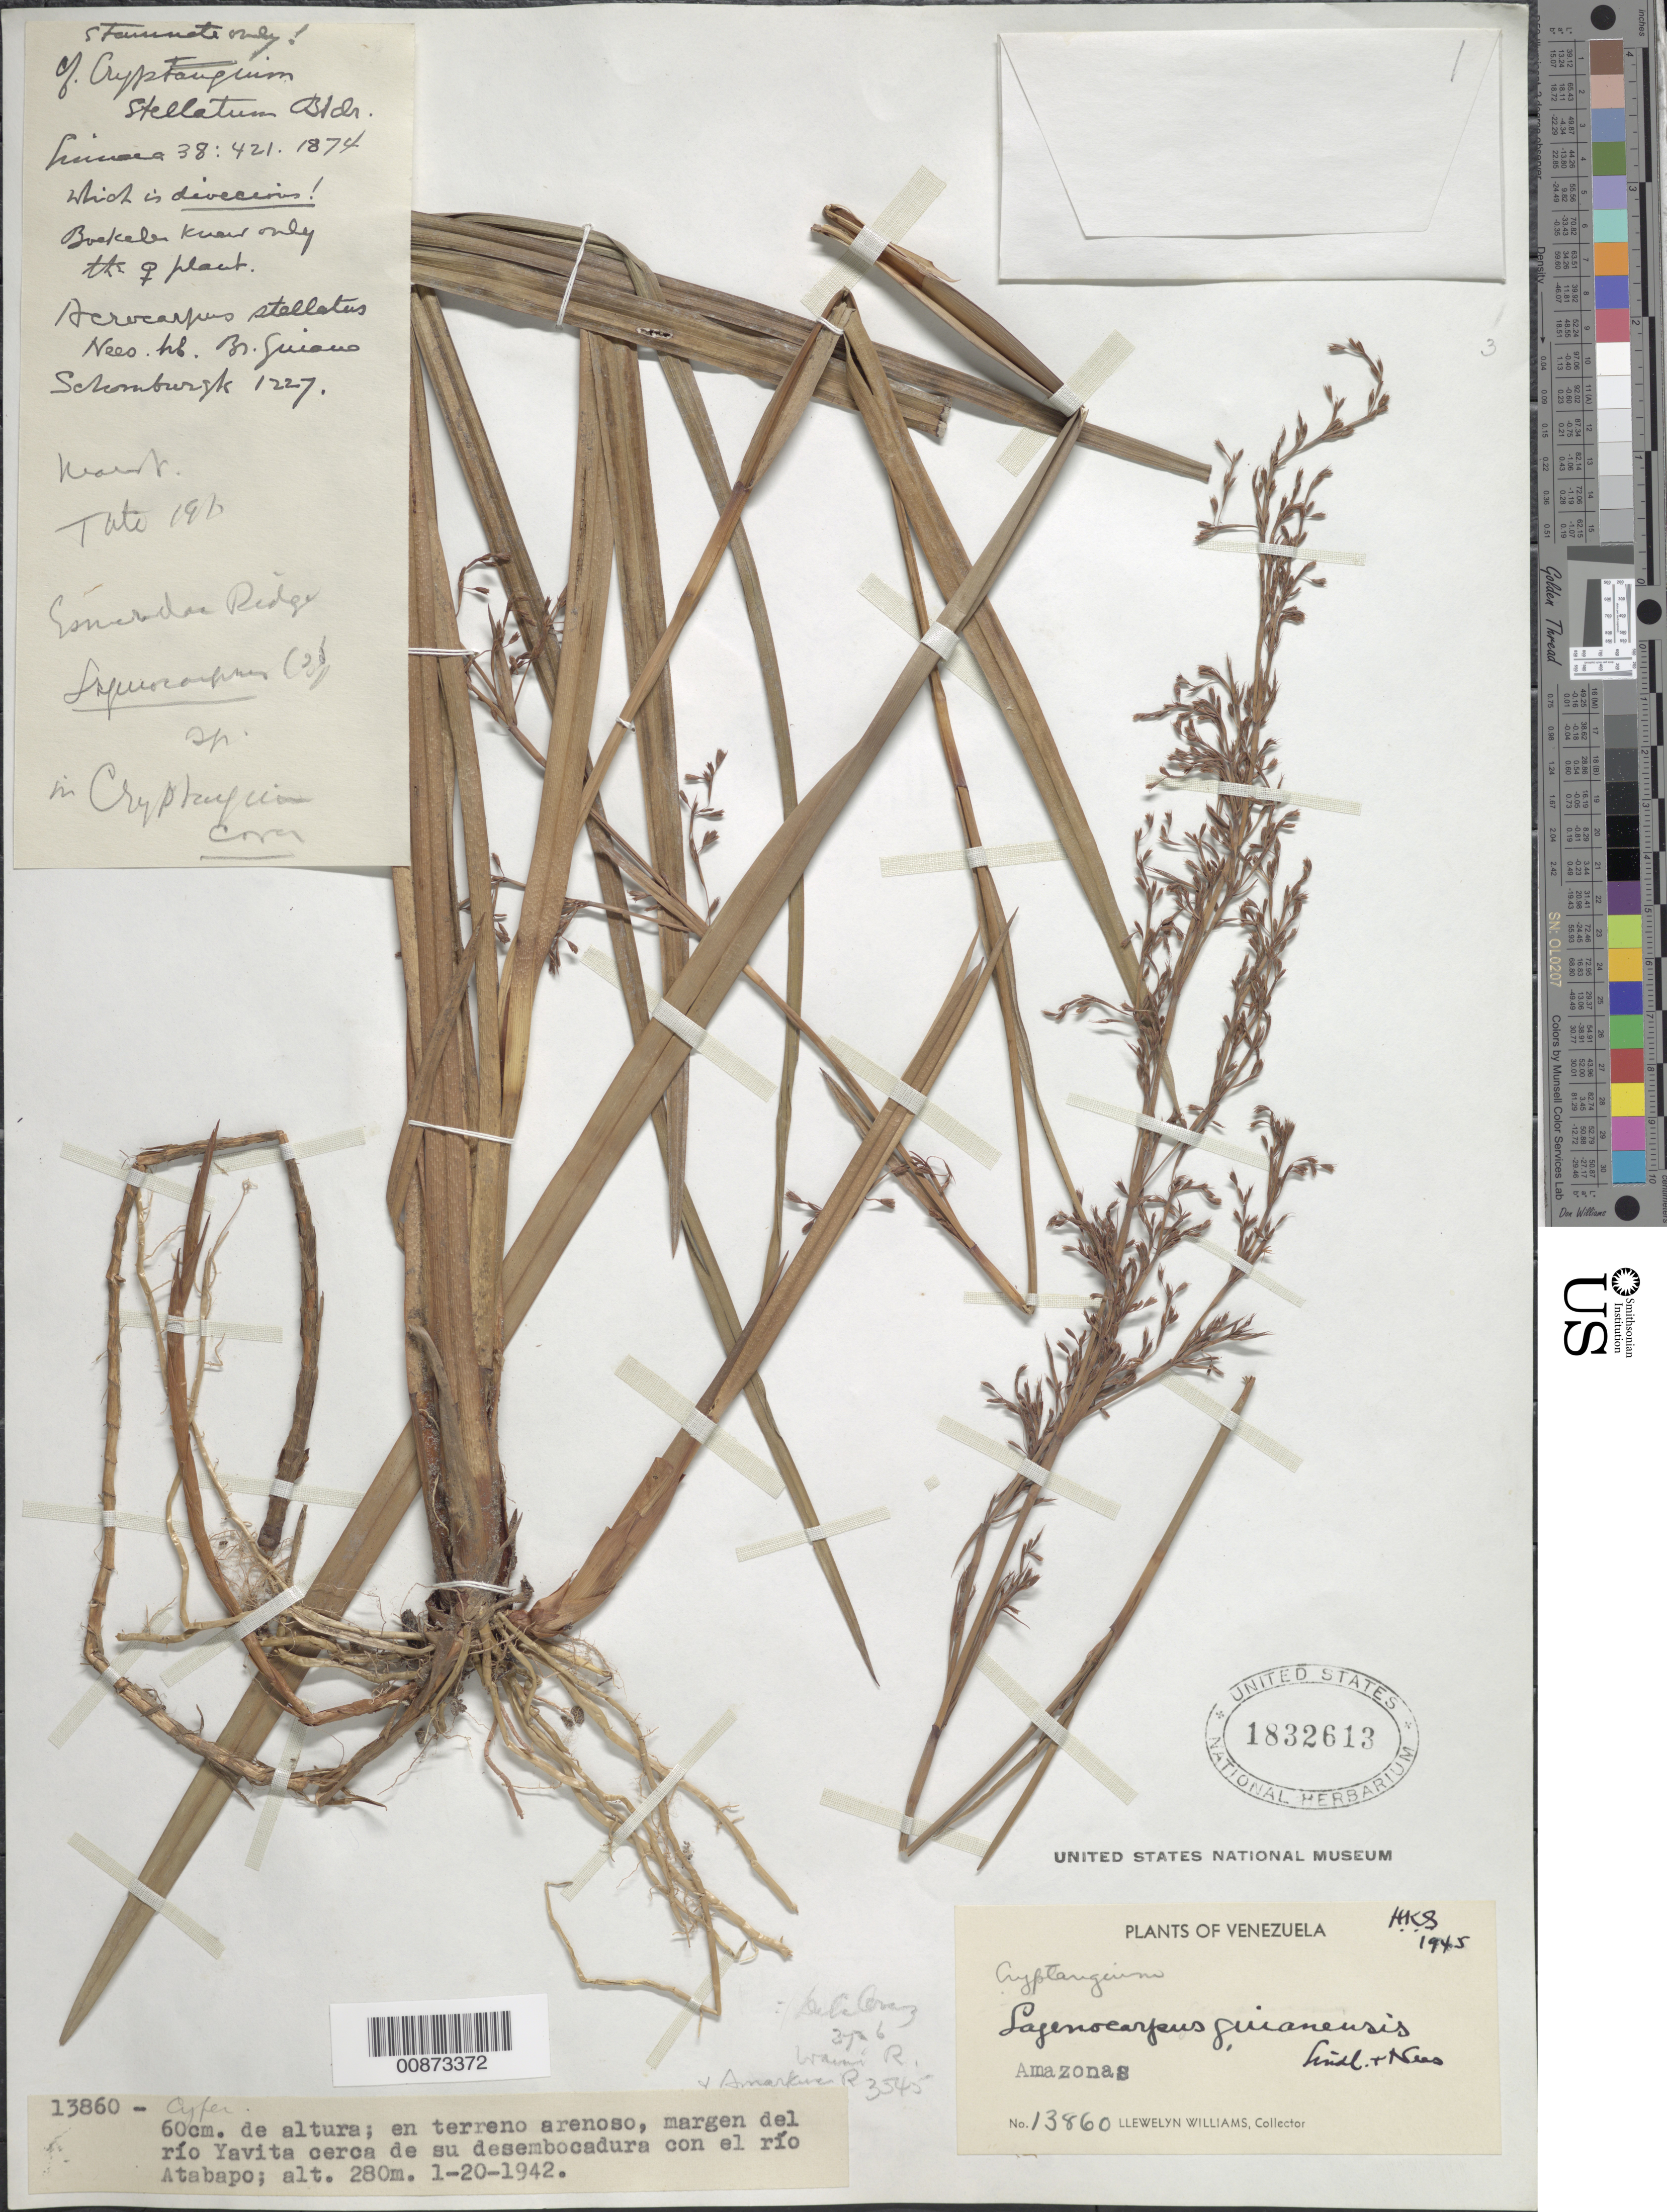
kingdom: Plantae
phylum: Tracheophyta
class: Liliopsida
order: Poales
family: Cyperaceae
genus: Lagenocarpus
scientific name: Lagenocarpus guianensis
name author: Nees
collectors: Ll. Williams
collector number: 13860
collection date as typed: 20-Jan-42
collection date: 1942-01-20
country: Venezuela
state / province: Amazonas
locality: Río Yavita, cerca de su desembocadura con el río Atabapo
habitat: Terreno arenoso, margen del rio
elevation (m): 280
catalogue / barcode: US 1832613